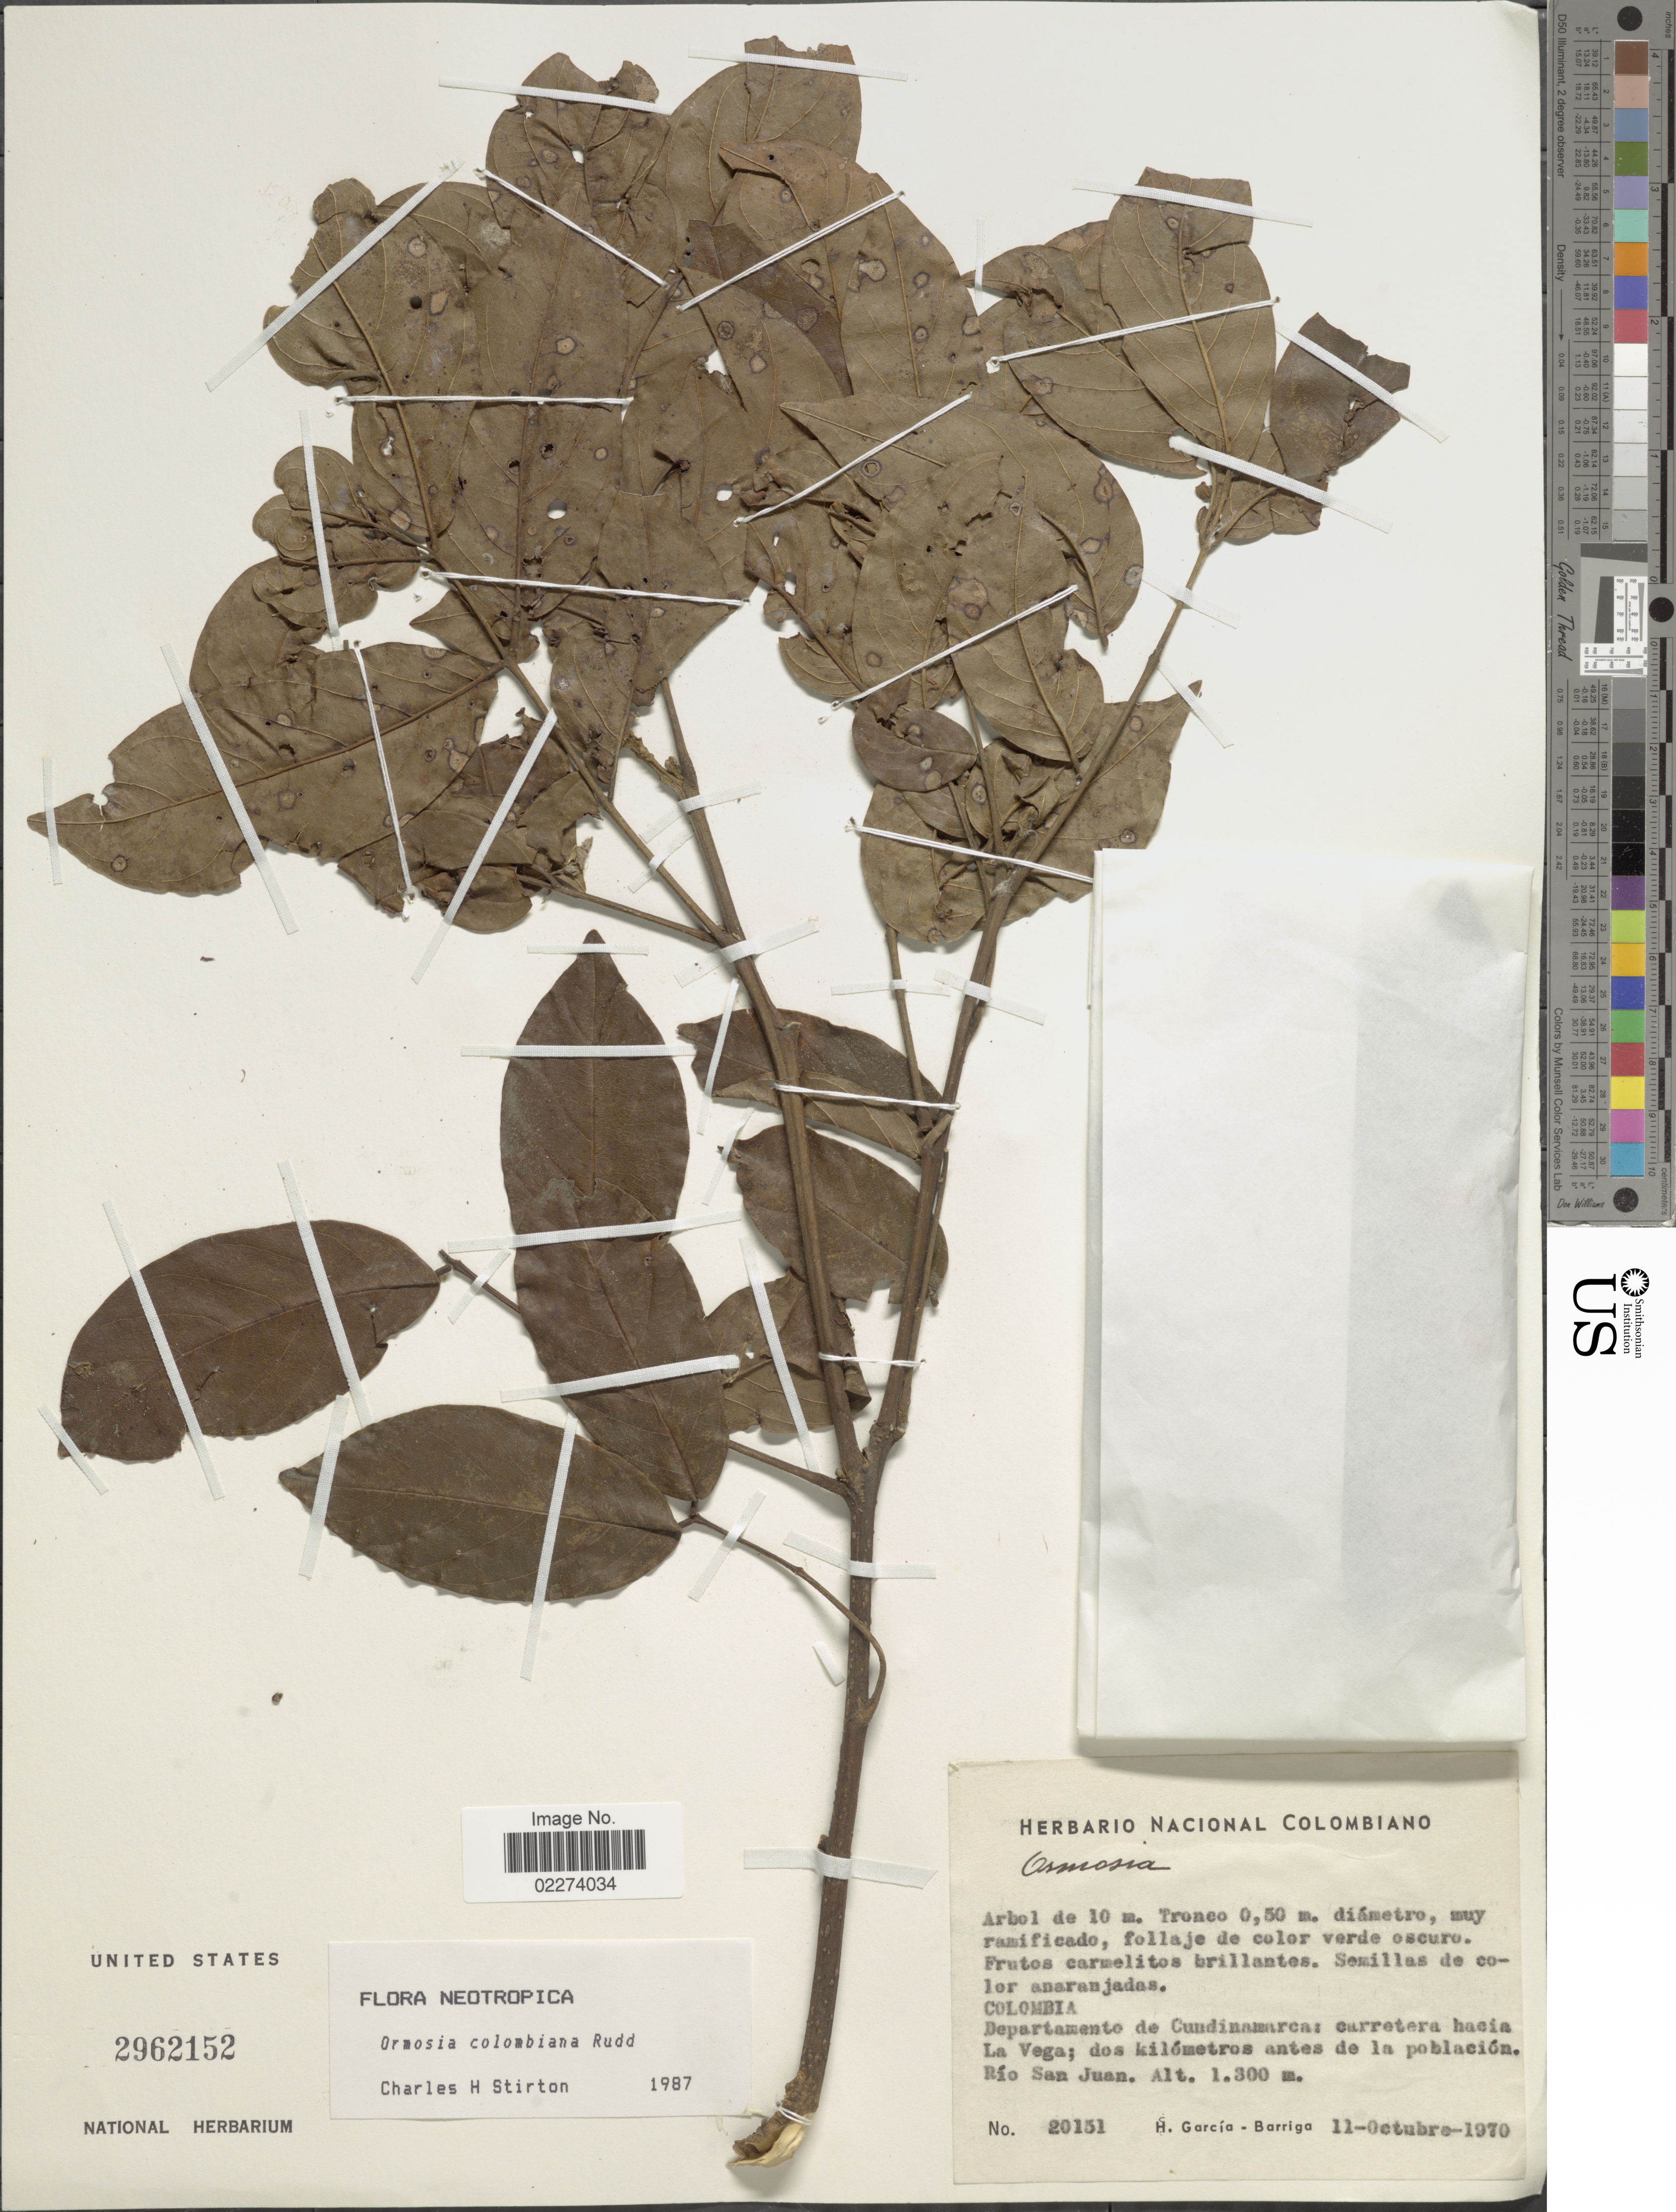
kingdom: Plantae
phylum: Tracheophyta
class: Magnoliopsida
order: Fabales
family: Fabaceae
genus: Ormosia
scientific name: Ormosia colombiana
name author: Rudd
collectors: H. García Barriga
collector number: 20151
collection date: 1970-10-11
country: Colombia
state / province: Cundinamarca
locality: Departamento de Cundinamarca: carretera hacia La Vega: dos kilometros antes de la poblacion, Rio San Juan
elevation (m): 1300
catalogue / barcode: US 2962152